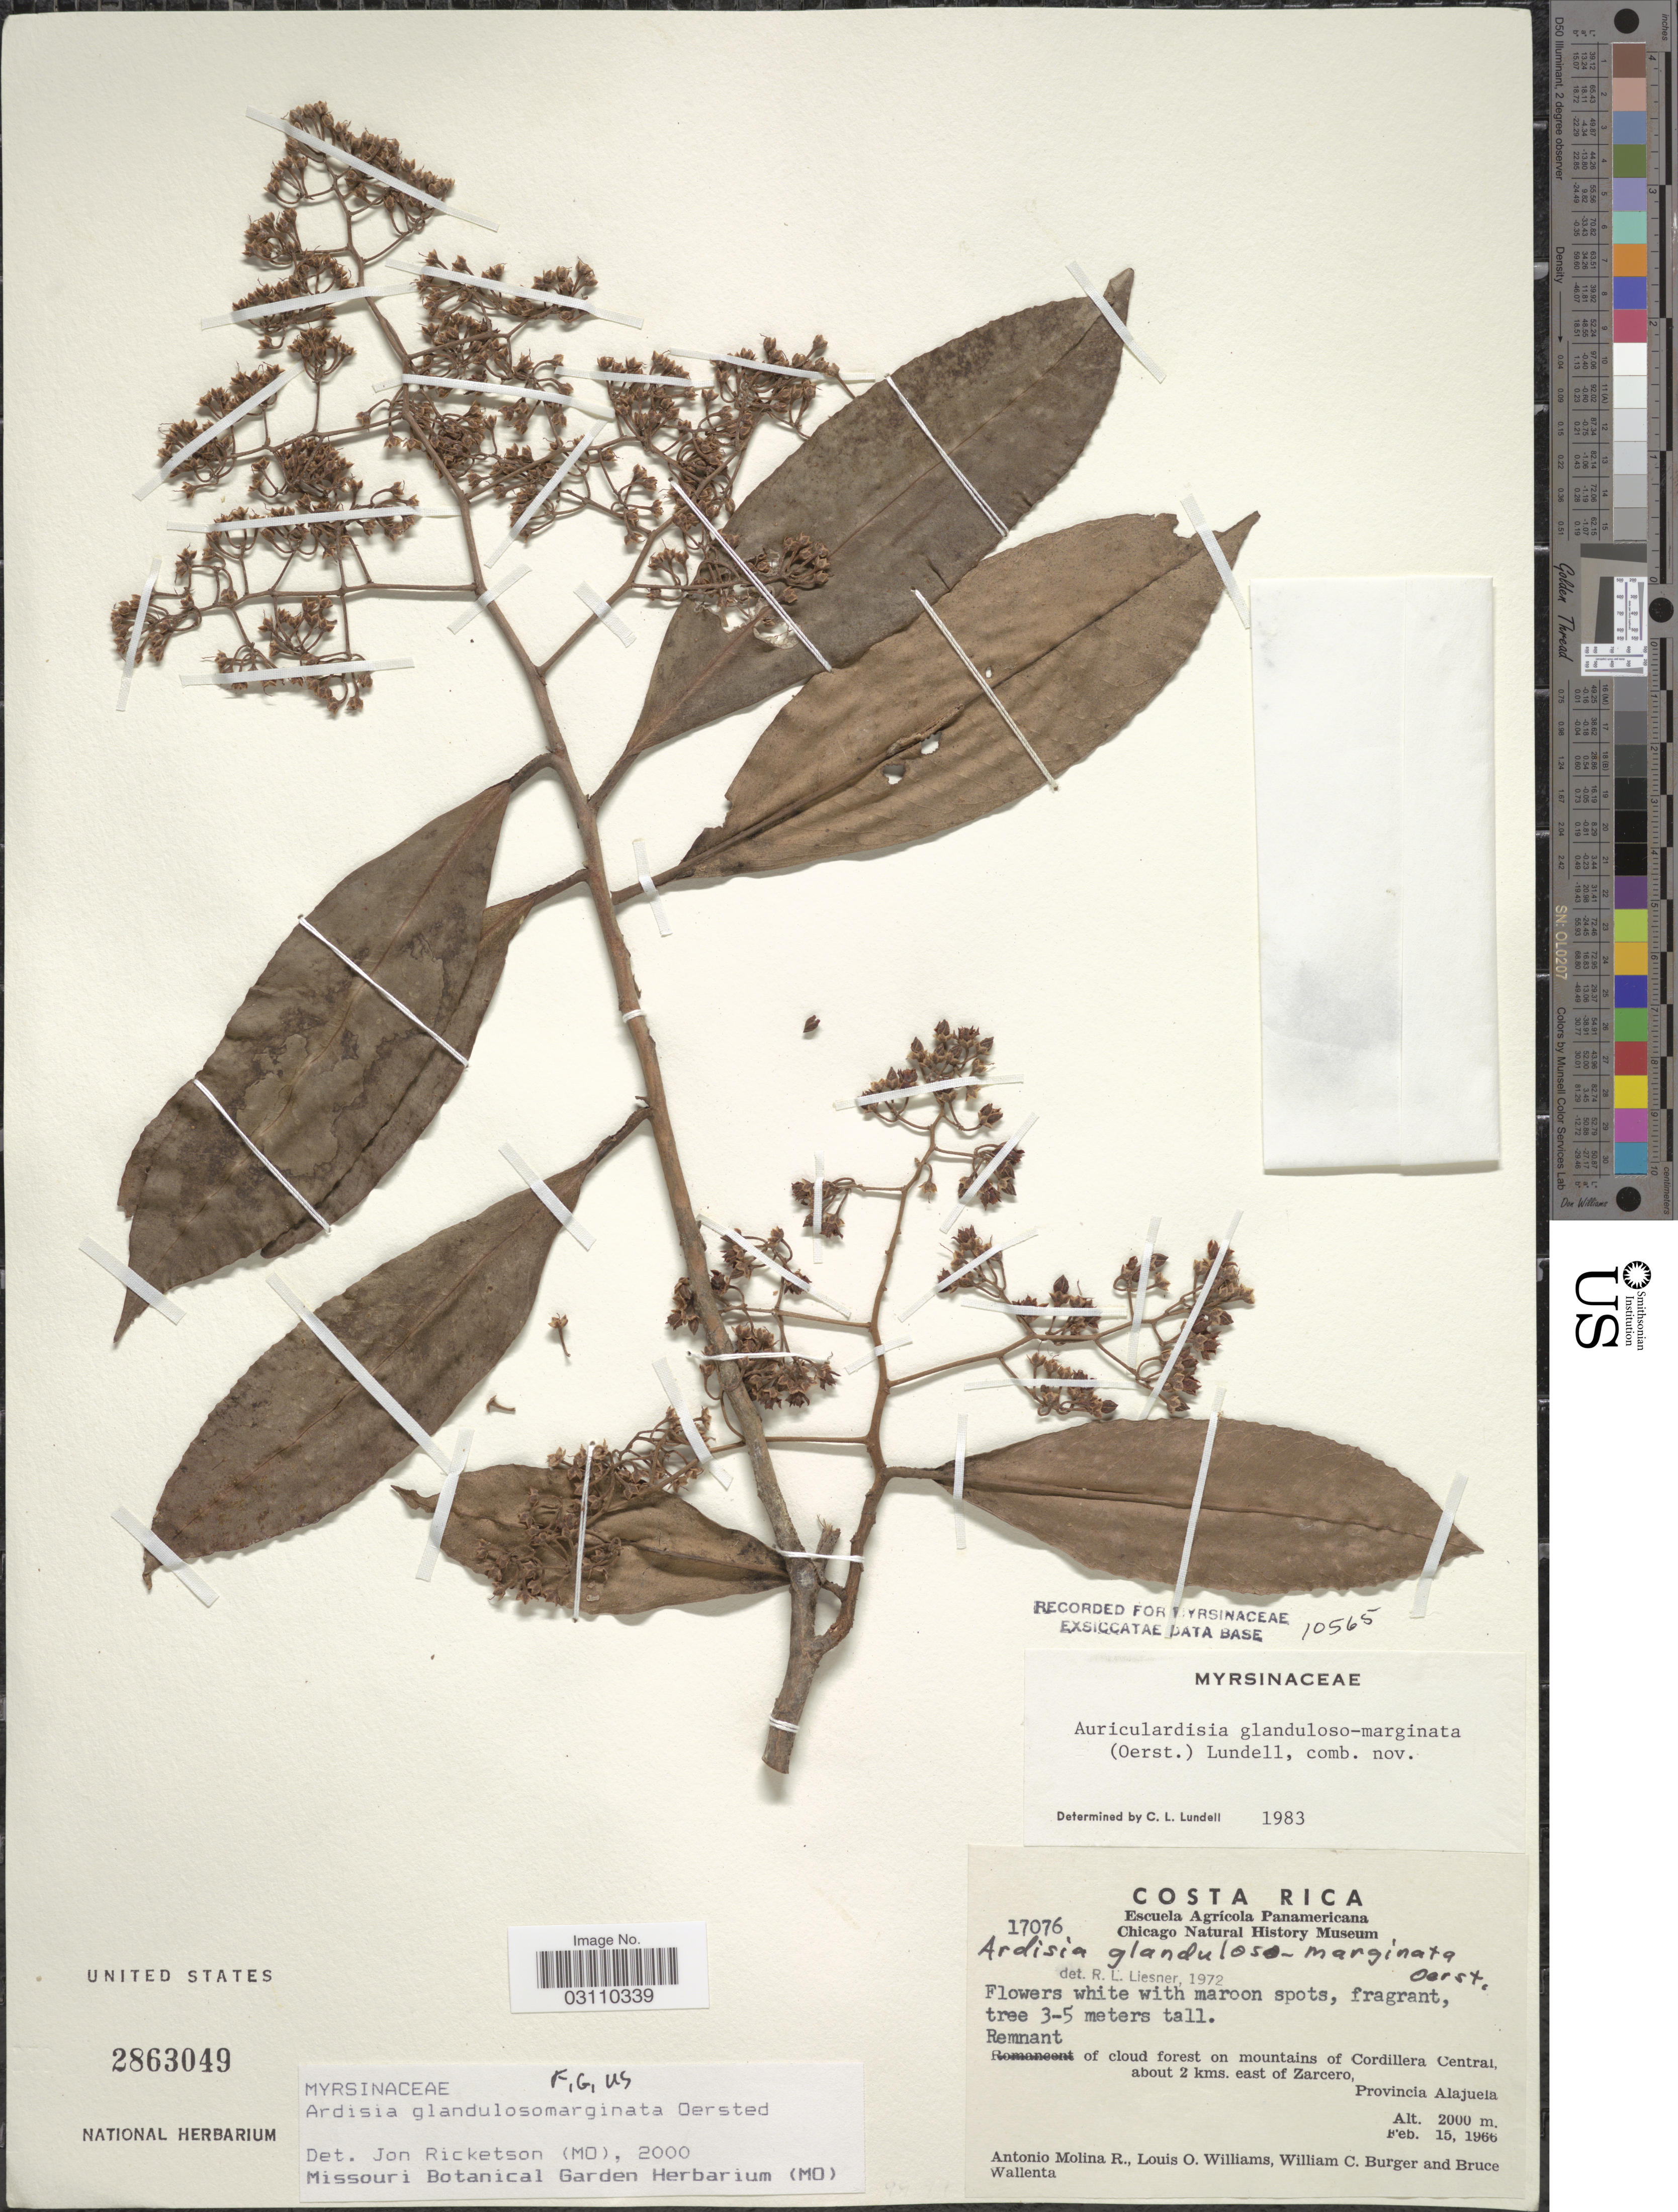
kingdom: Plantae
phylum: Tracheophyta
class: Magnoliopsida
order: Ericales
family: Primulaceae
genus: Ardisia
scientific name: Ardisia glandulosa-marginata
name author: Oerst.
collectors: A. Molina R., L. O. Williams, W. Burger & B. Wallenta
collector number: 17076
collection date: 1966-02-15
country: Costa Rica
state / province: Alajuela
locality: Remnant of cloud forest on mountains of Cordillera Central, about 2 kms. east of Zarcero.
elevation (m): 2000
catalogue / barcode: US 2863049